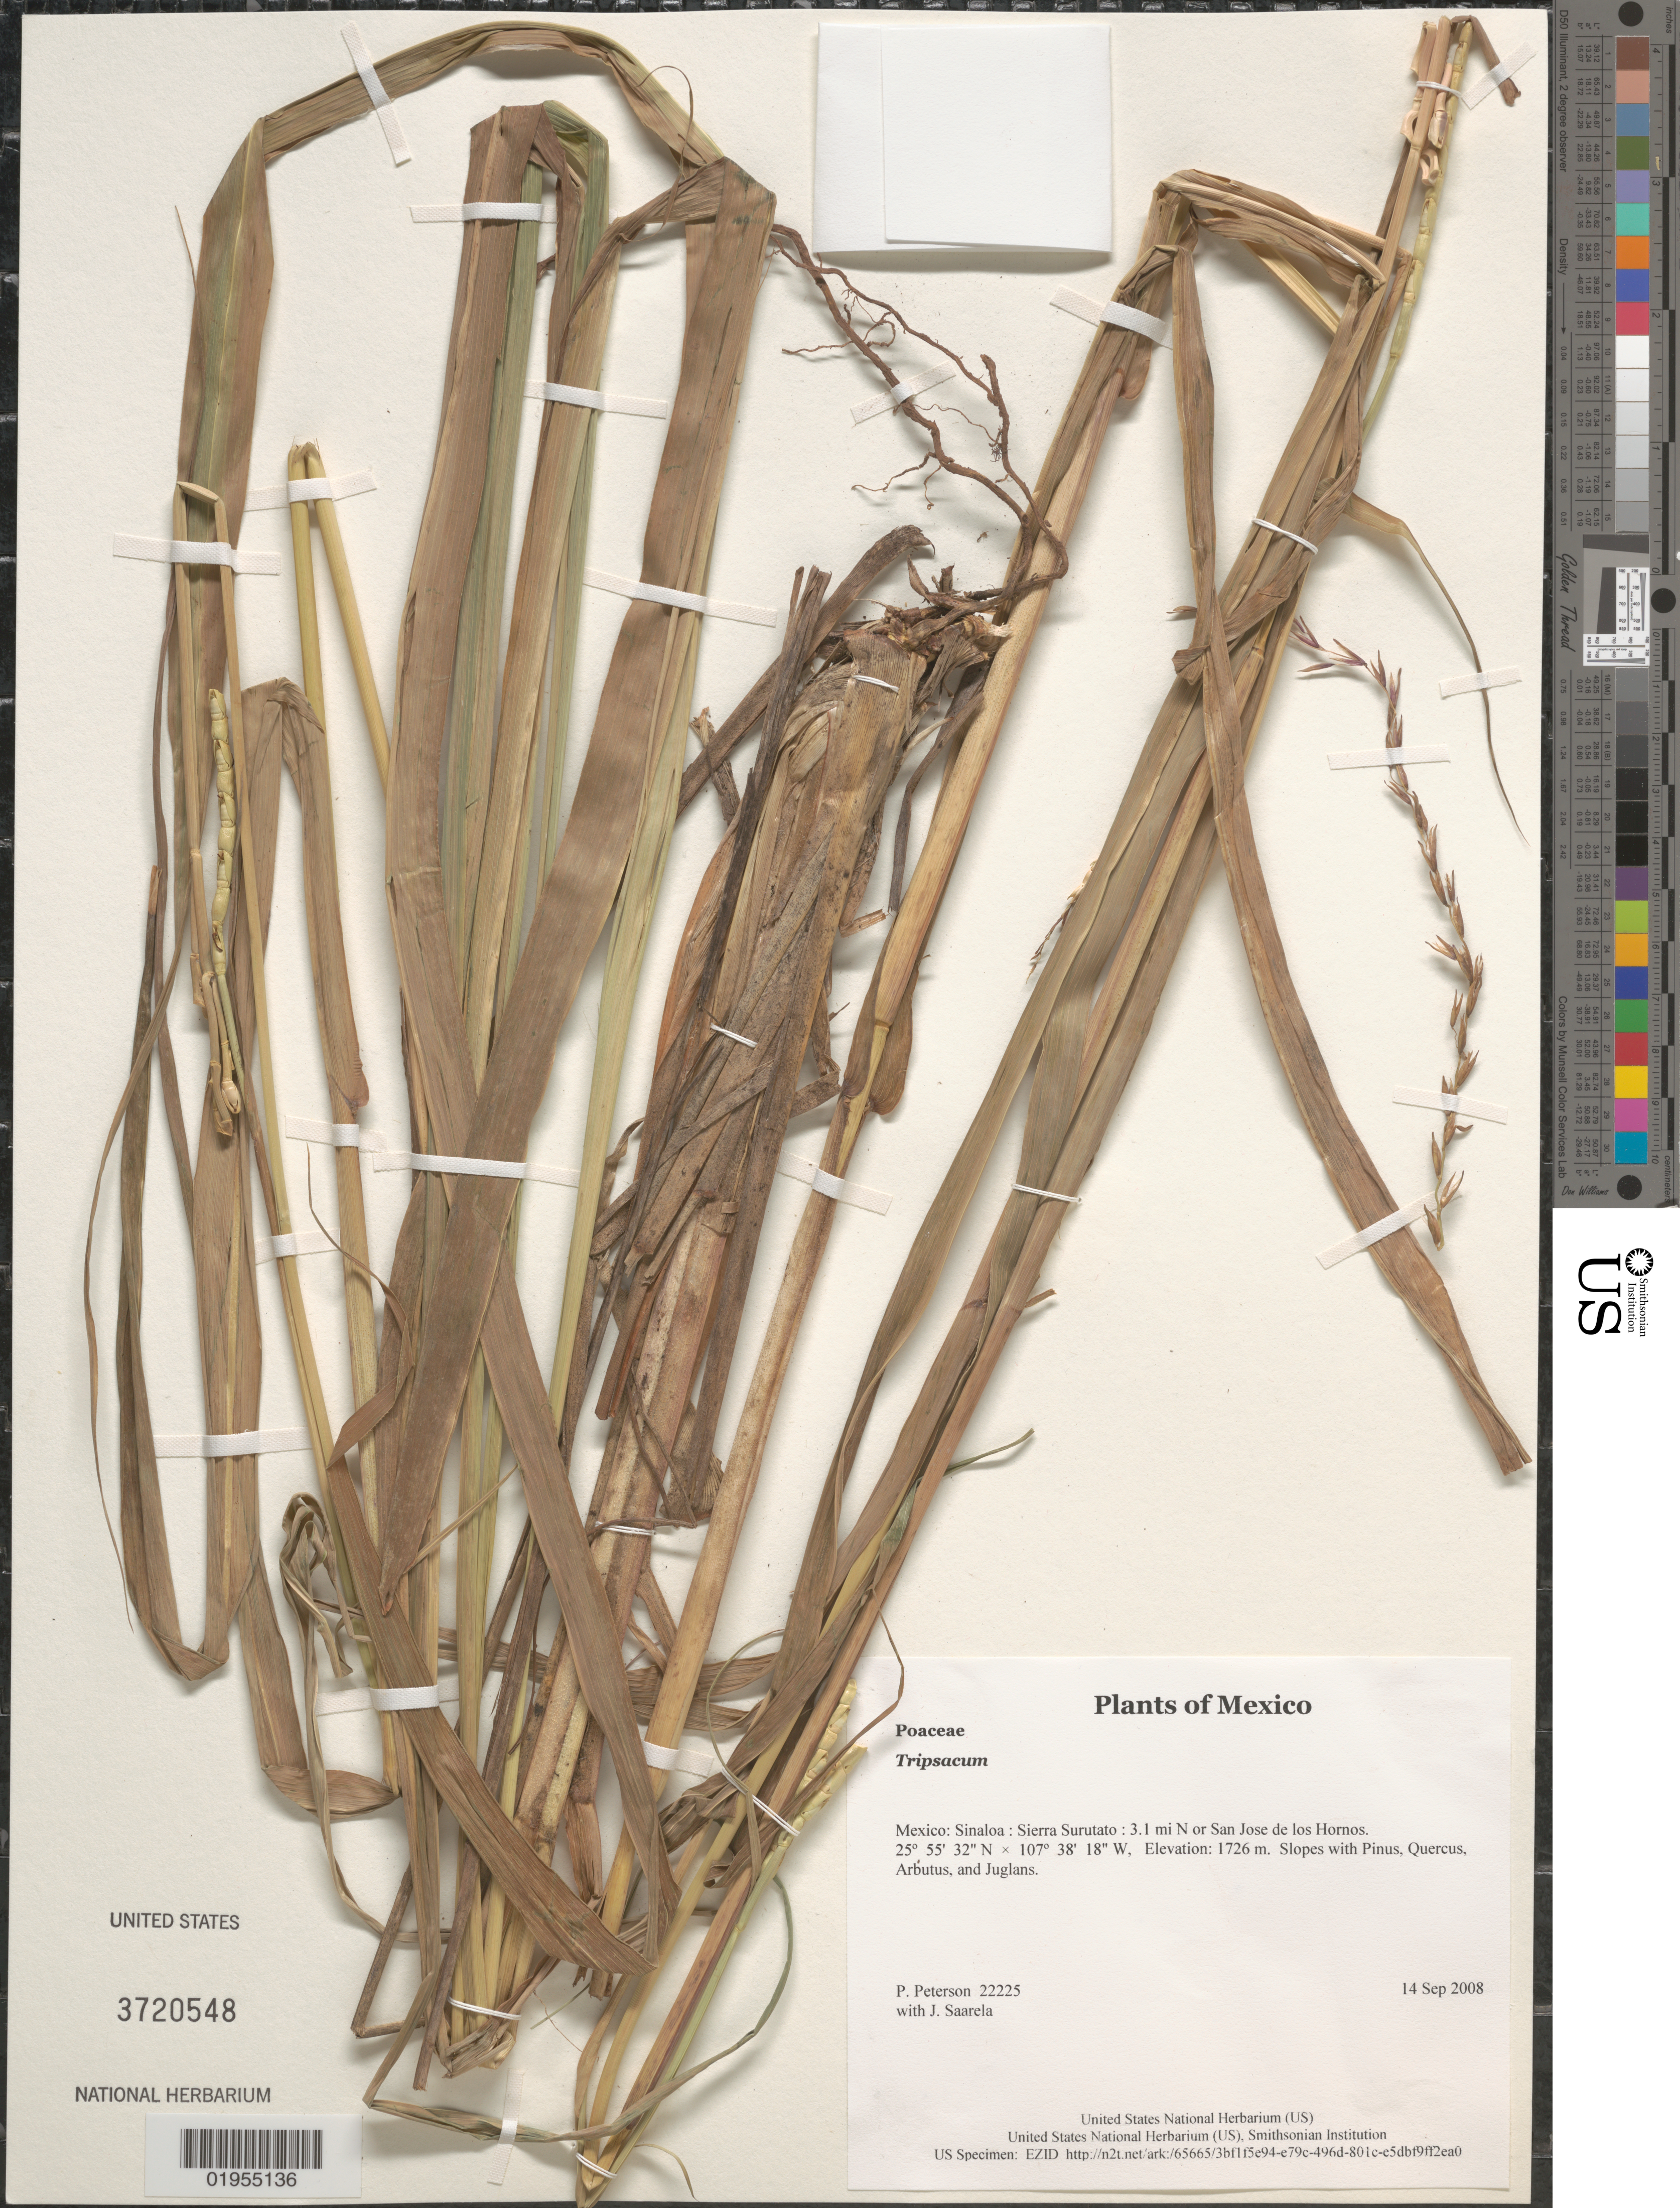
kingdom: Plantae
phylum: Tracheophyta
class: Liliopsida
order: Poales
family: Poaceae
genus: Tripsacum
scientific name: Tripsacum sp.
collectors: P. M. Peterson & J. Saarela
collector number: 22225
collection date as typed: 14 Sep 2008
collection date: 2008-09-14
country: Mexico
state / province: Sinaloa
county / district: Sierra Surutato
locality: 3.1 mi N or San Jose de los Hornos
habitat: Slopes with Pinus, Quercus, Arbutus, and Juglans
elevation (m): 1726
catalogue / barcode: US 3720548